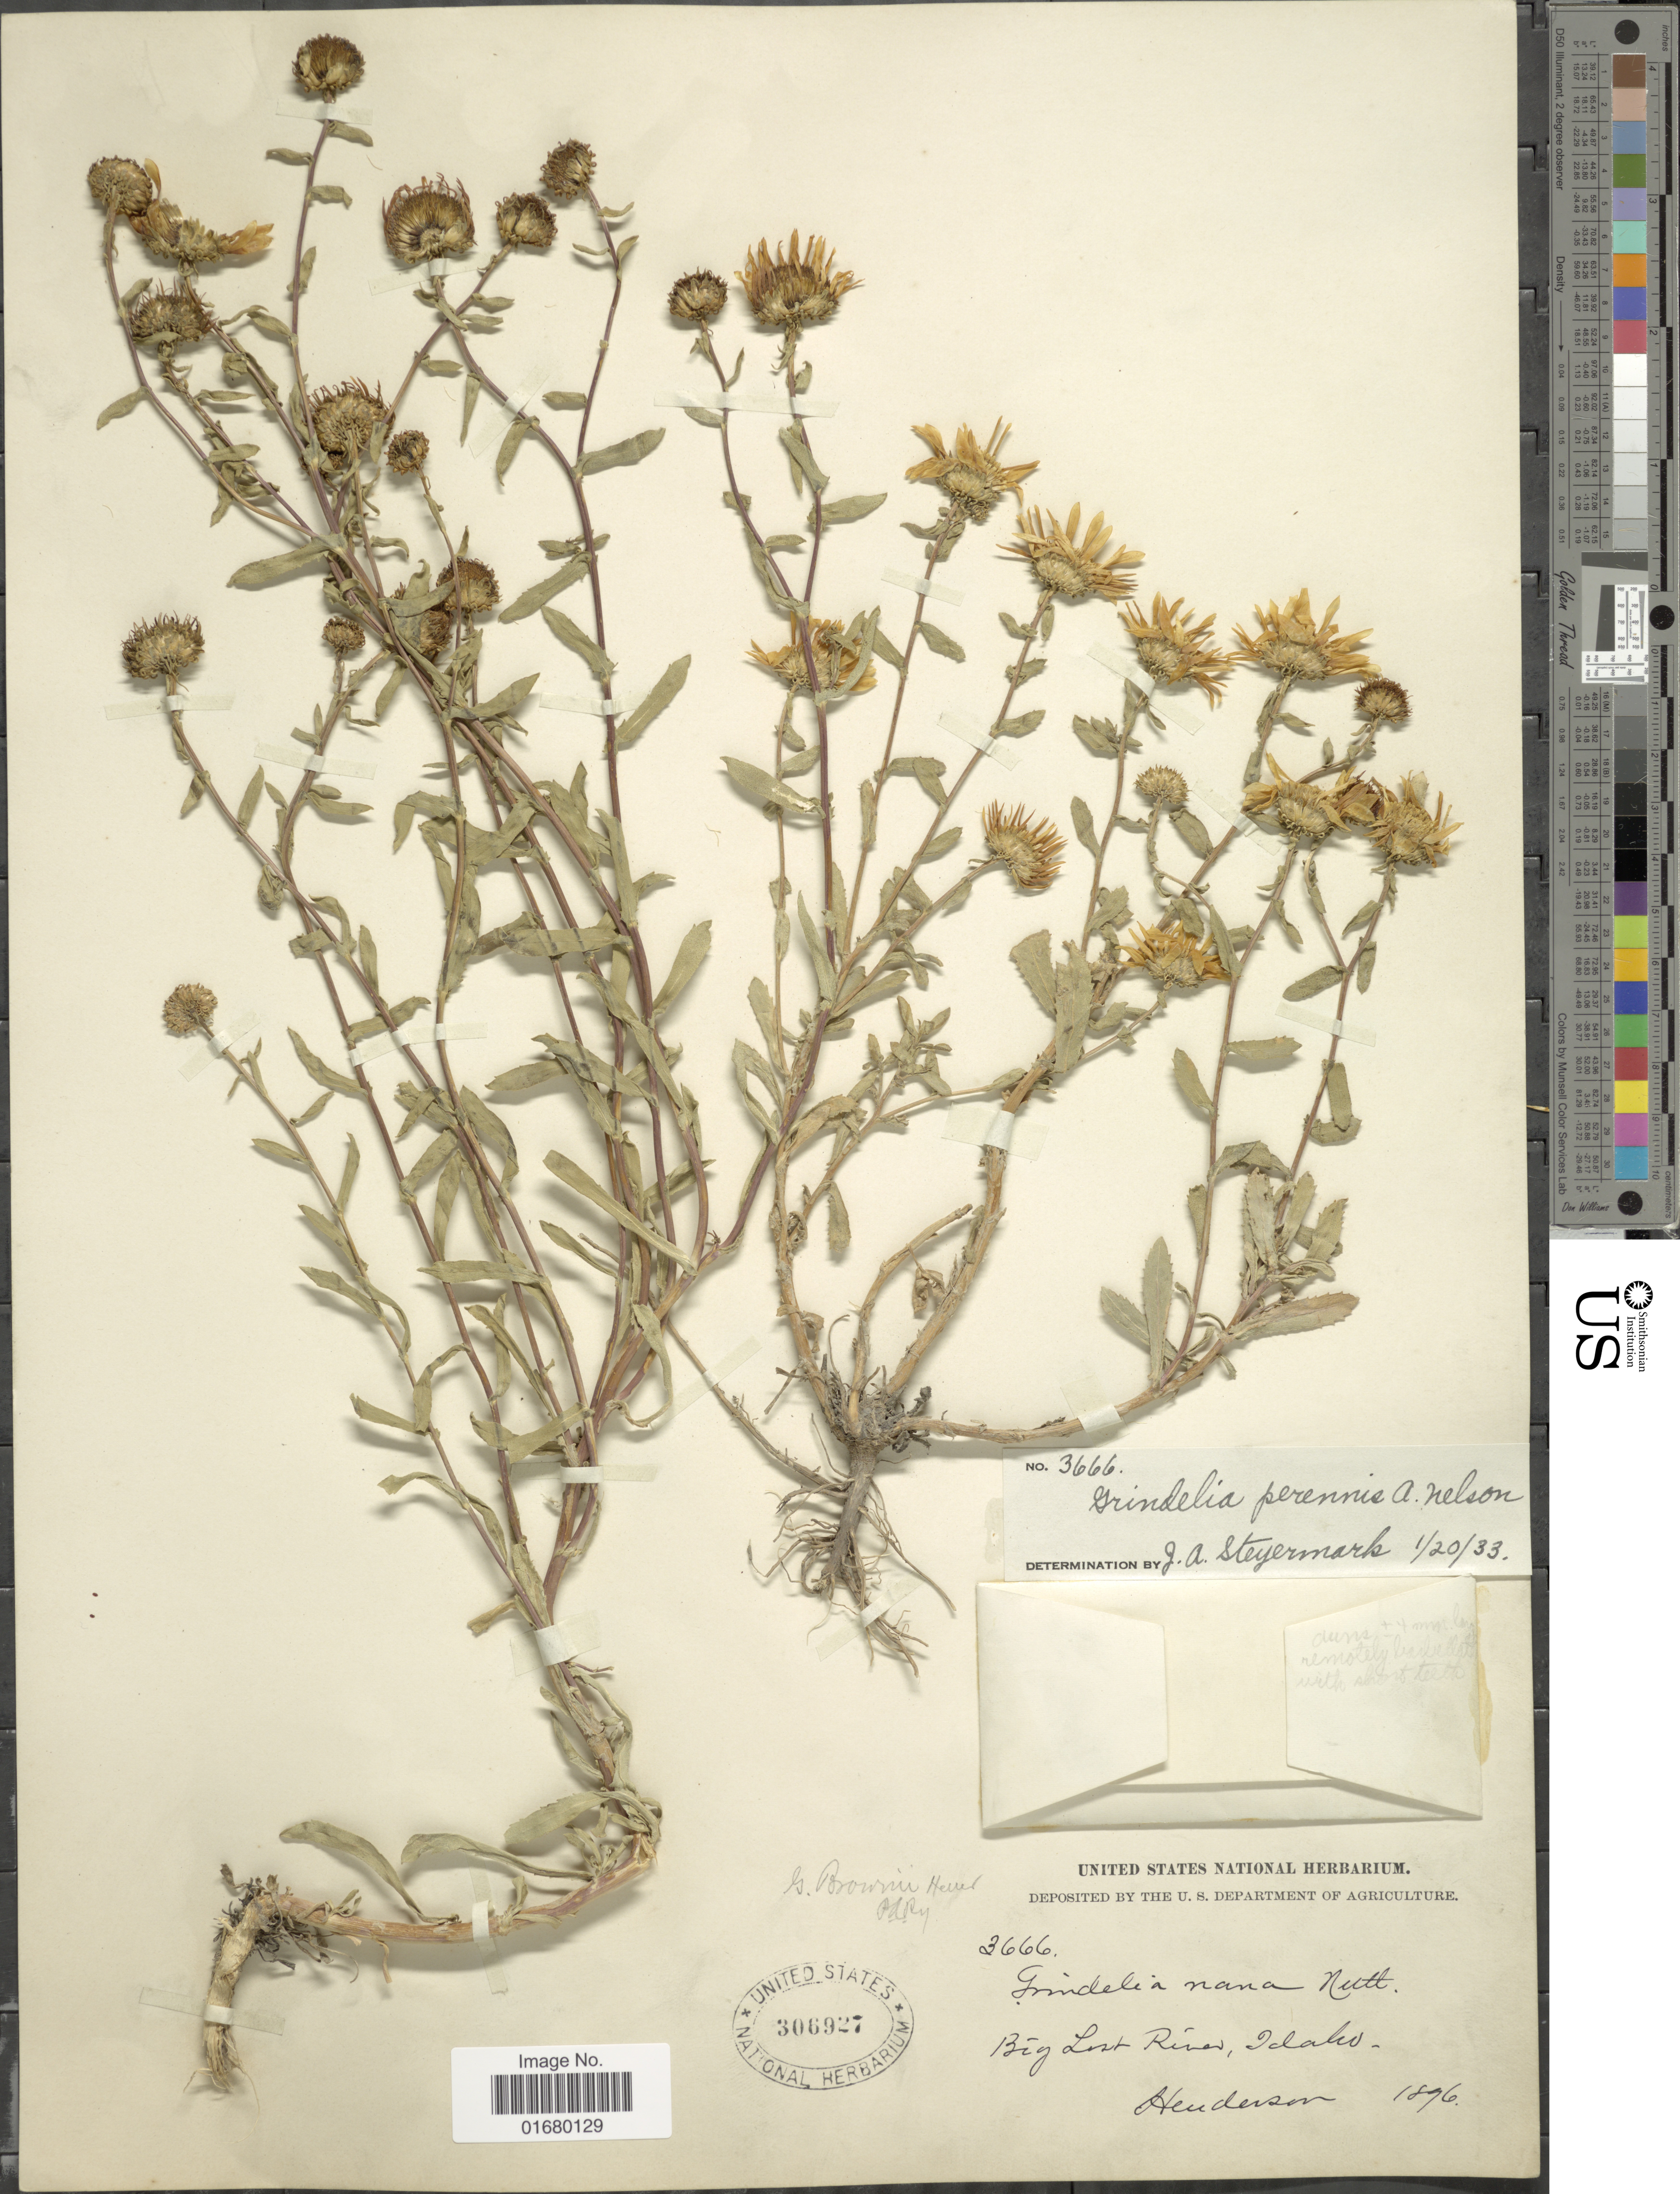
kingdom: Plantae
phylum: Tracheophyta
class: Magnoliopsida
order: Asterales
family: Asteraceae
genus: Grindelia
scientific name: Grindelia perennis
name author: A. Nelson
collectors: -. Henderson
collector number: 3666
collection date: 1896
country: United States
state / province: Idaho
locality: Big Lost River.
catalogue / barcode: US 306927